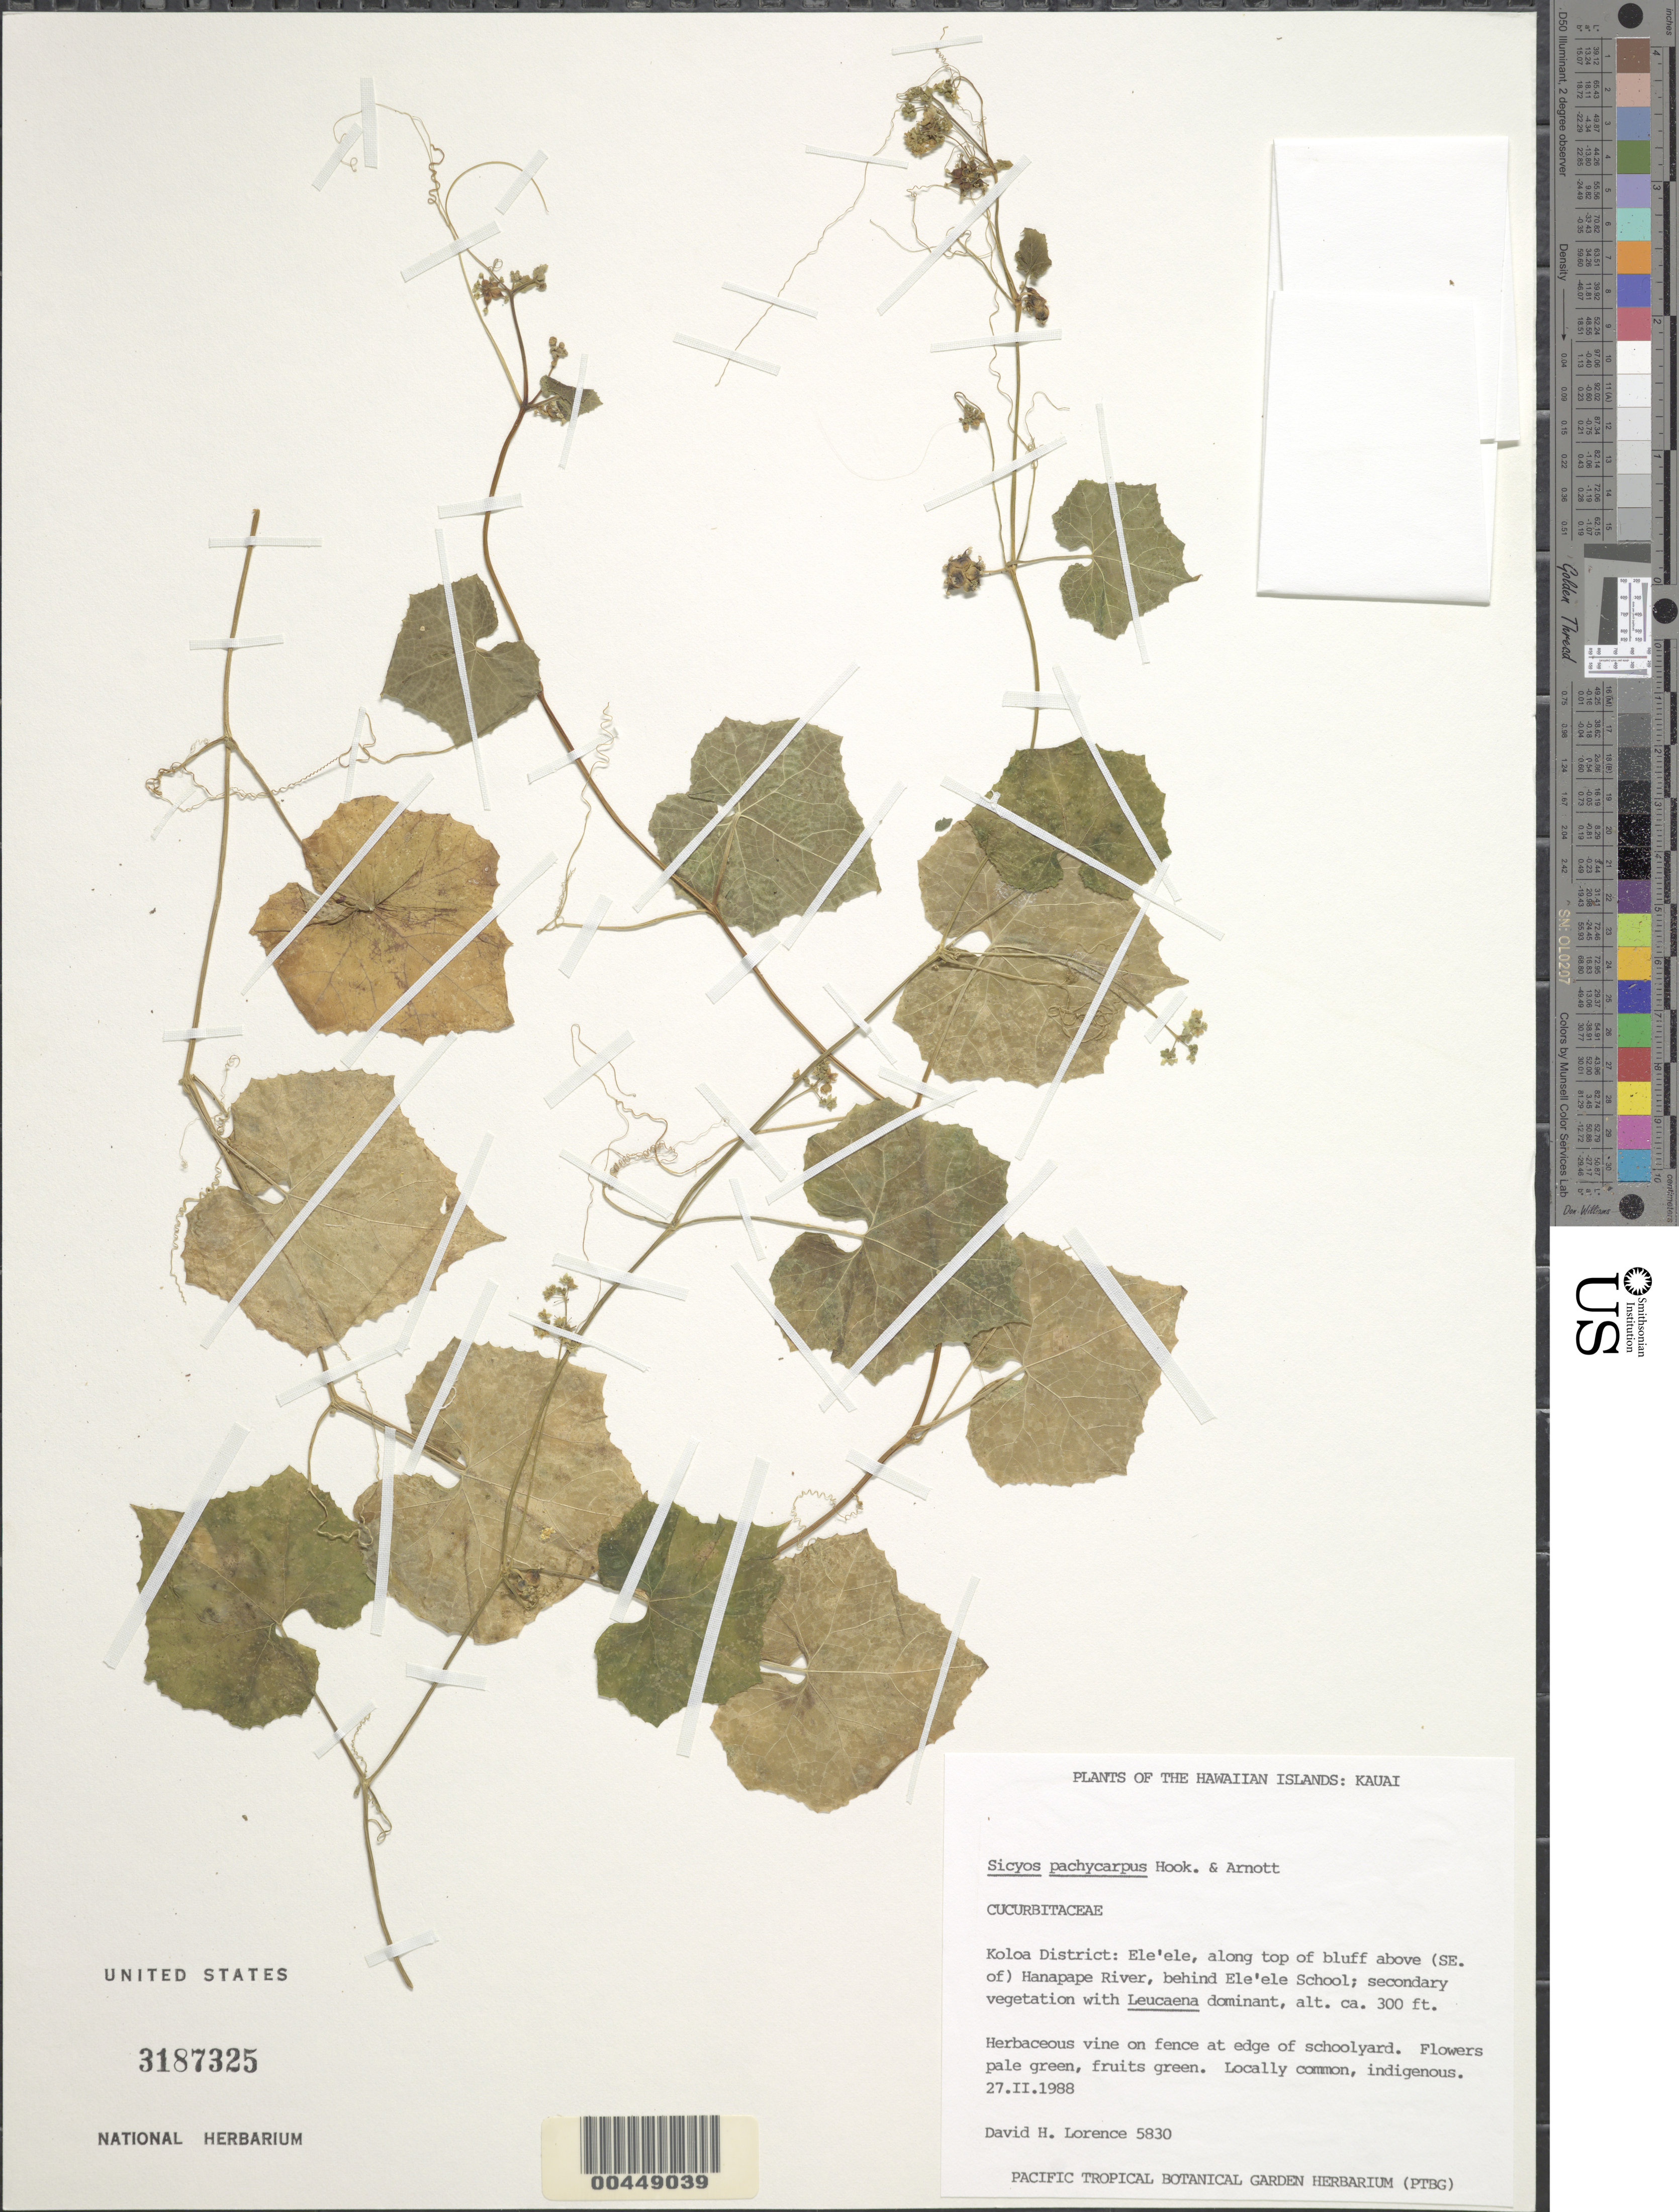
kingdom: Plantae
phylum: Tracheophyta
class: Magnoliopsida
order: Cucurbitales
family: Cucurbitaceae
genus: Sicyos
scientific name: Sicyos pachycarpus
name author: Hook. & Arn.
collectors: D. Lorence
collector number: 5830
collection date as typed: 27 Feb 1988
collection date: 1988-02-27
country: United States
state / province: Hawaii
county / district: Kauai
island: Kaua'i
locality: Koloa Dist, Eleele, along top of bluff above (SE of) Hanapepe River, behind Eleele School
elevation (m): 91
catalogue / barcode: US 3187325